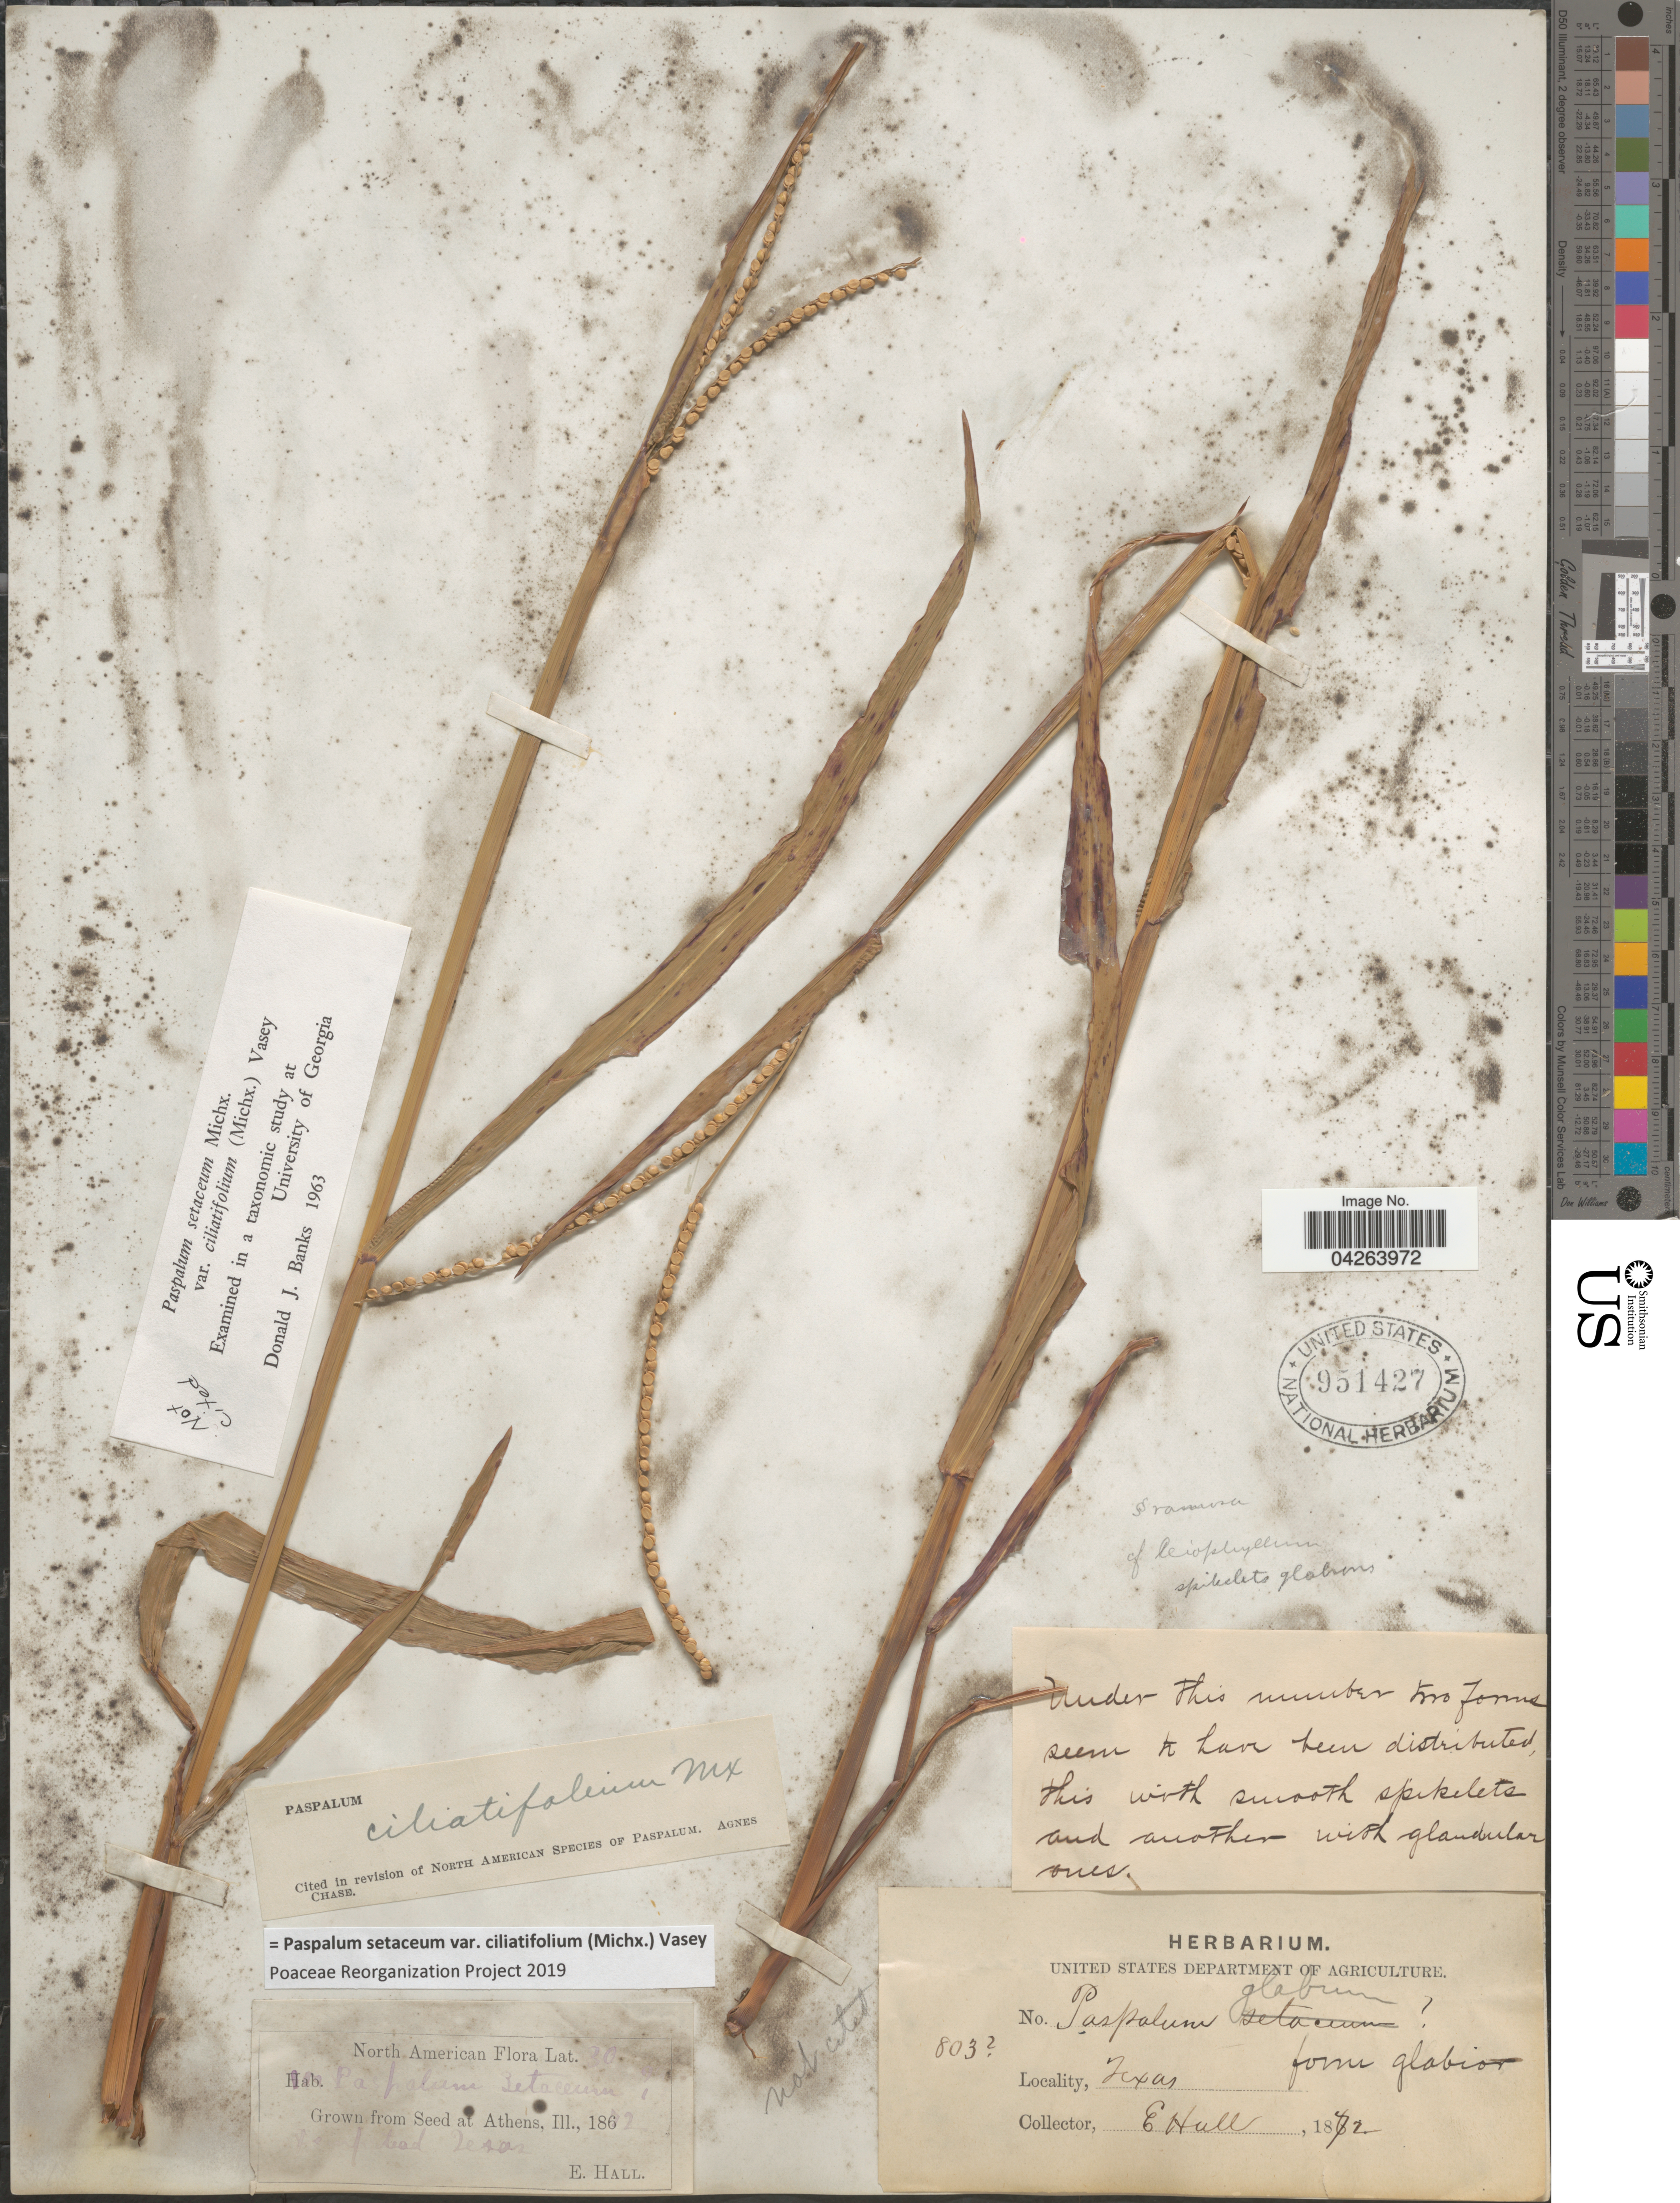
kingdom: Plantae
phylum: Tracheophyta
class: Liliopsida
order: Poales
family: Poaceae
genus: Paspalum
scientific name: Paspalum setaceum var. ciliatifolium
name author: (Michx.) Vasey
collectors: E. Hall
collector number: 803?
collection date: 1872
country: United States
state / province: Texas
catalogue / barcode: US 951427